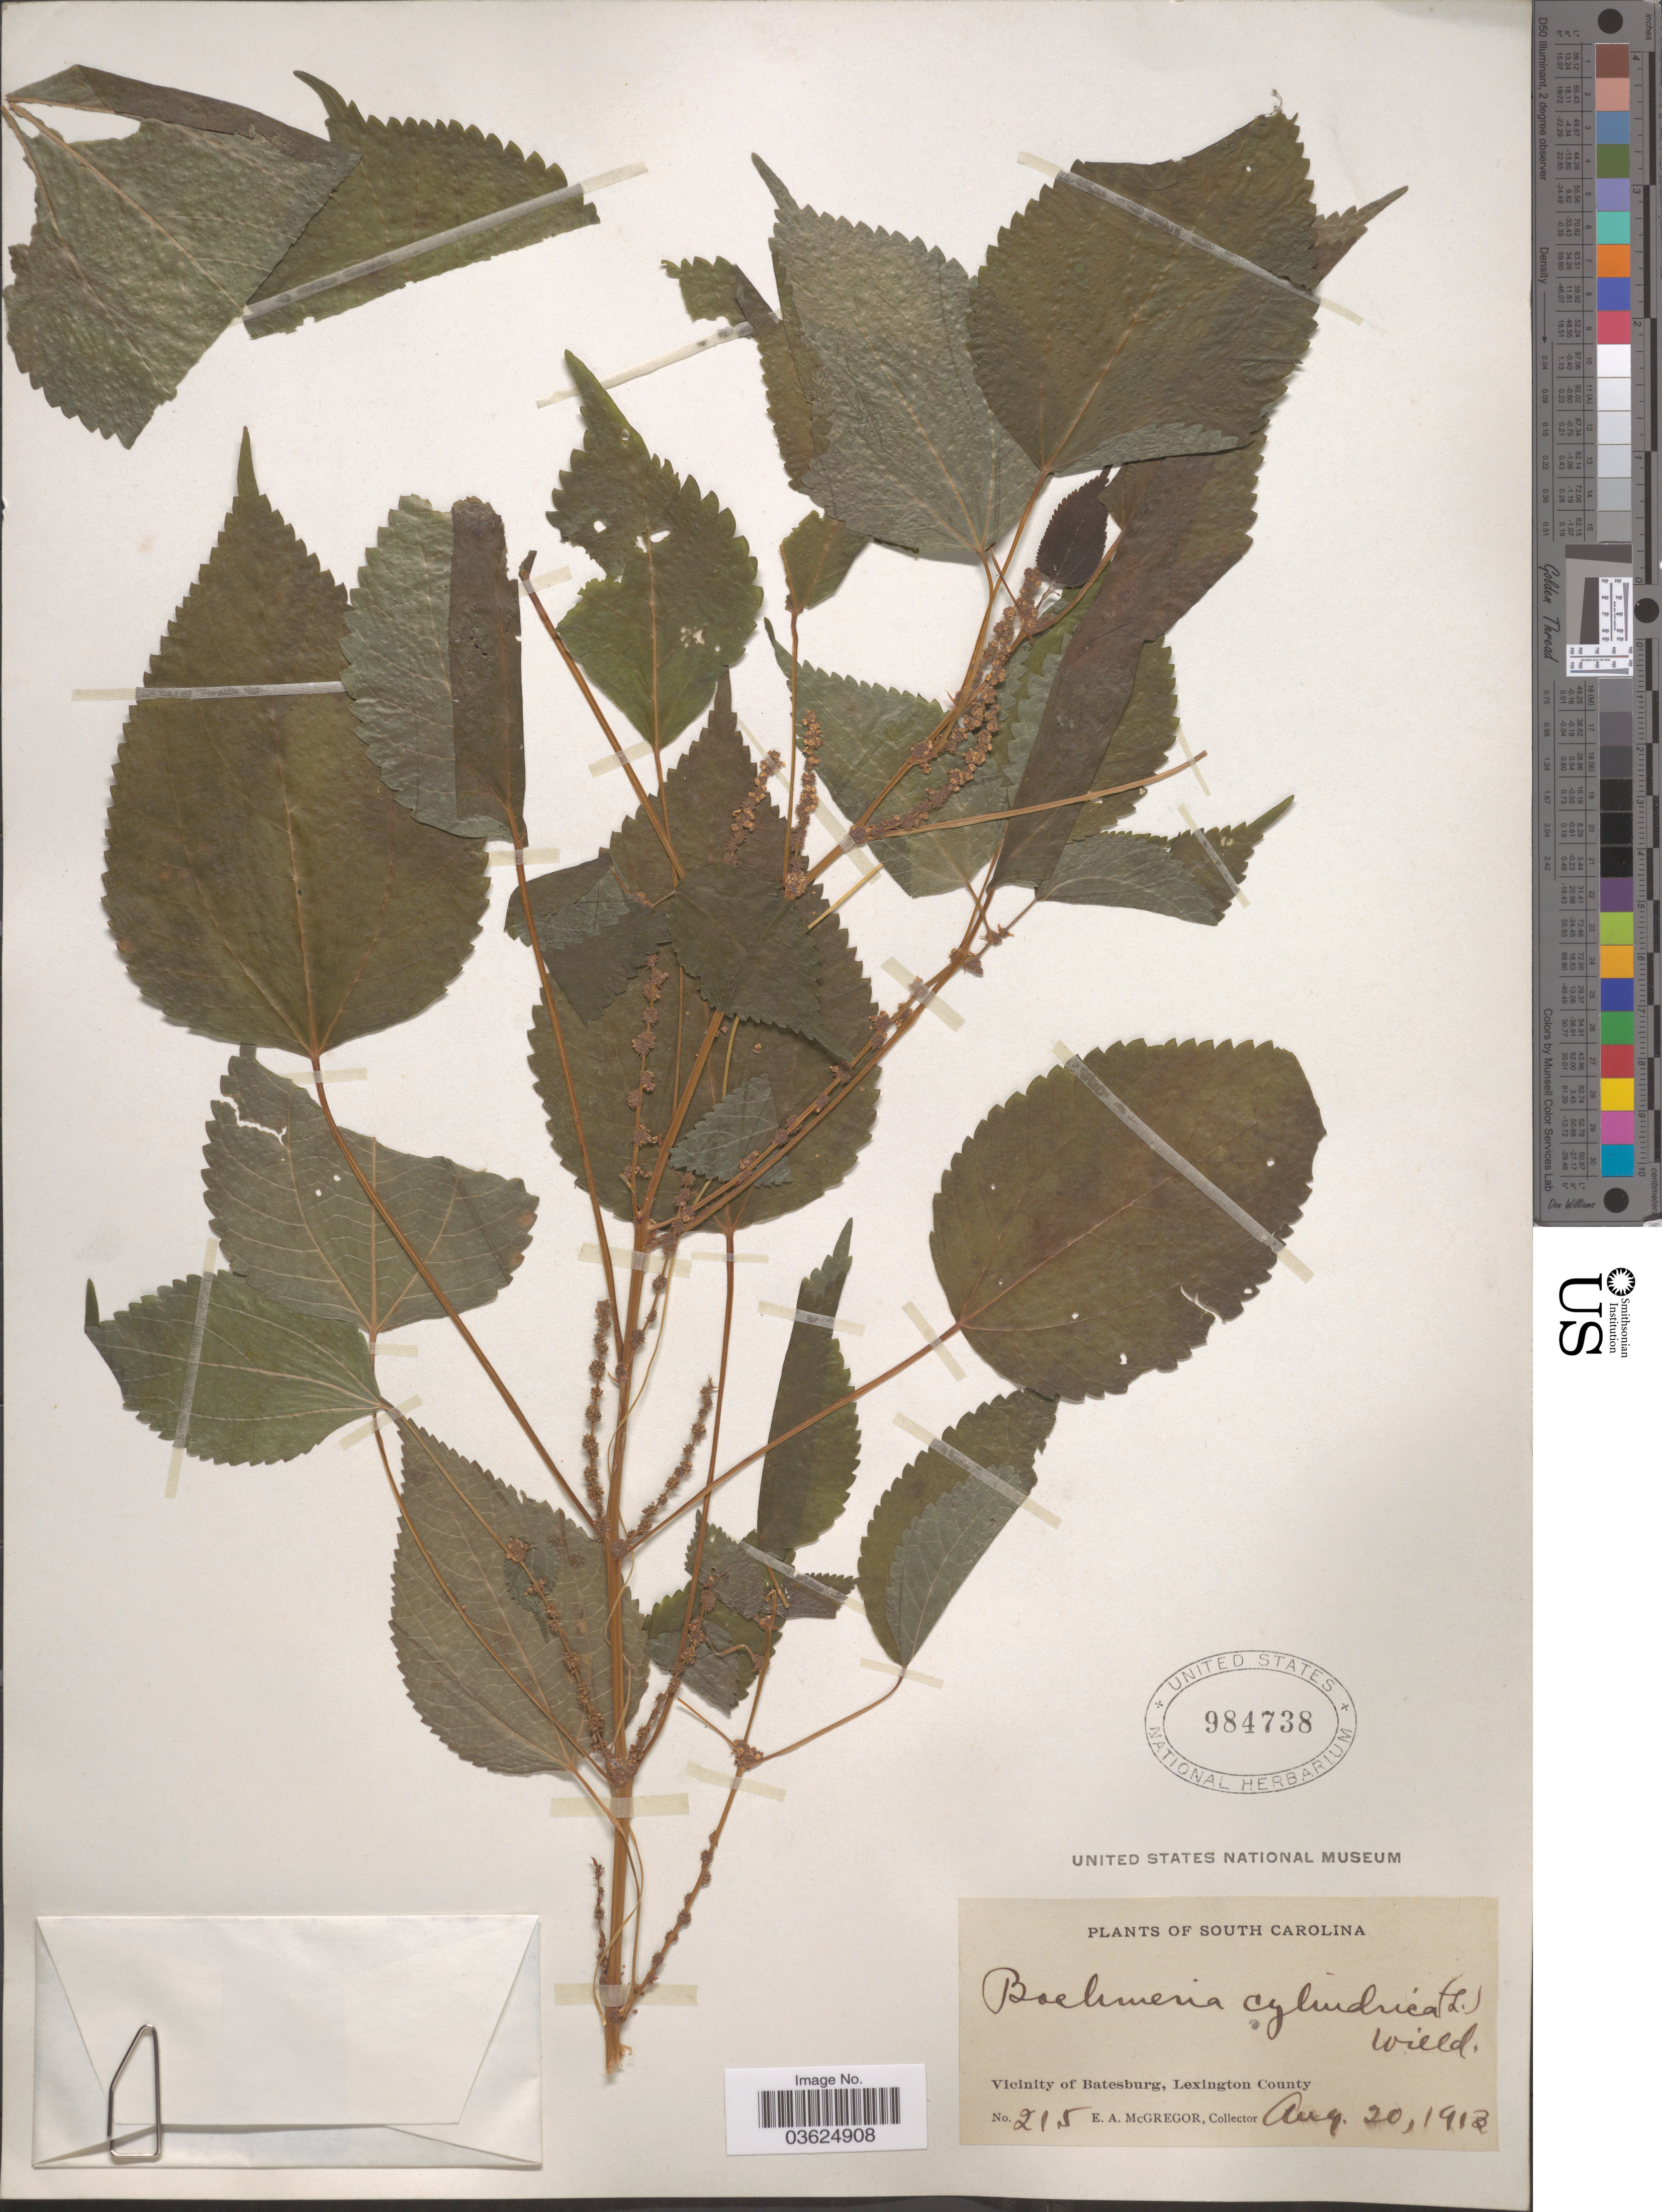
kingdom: Plantae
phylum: Tracheophyta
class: Magnoliopsida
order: Rosales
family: Urticaceae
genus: Boehmeria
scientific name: Boehmeria cylindrica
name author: (L.) Sw.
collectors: E. A. McGregor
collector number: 215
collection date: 1913-08-20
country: United States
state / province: South Carolina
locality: Vicinity of Batesburg, Lexington County.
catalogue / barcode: US 984738